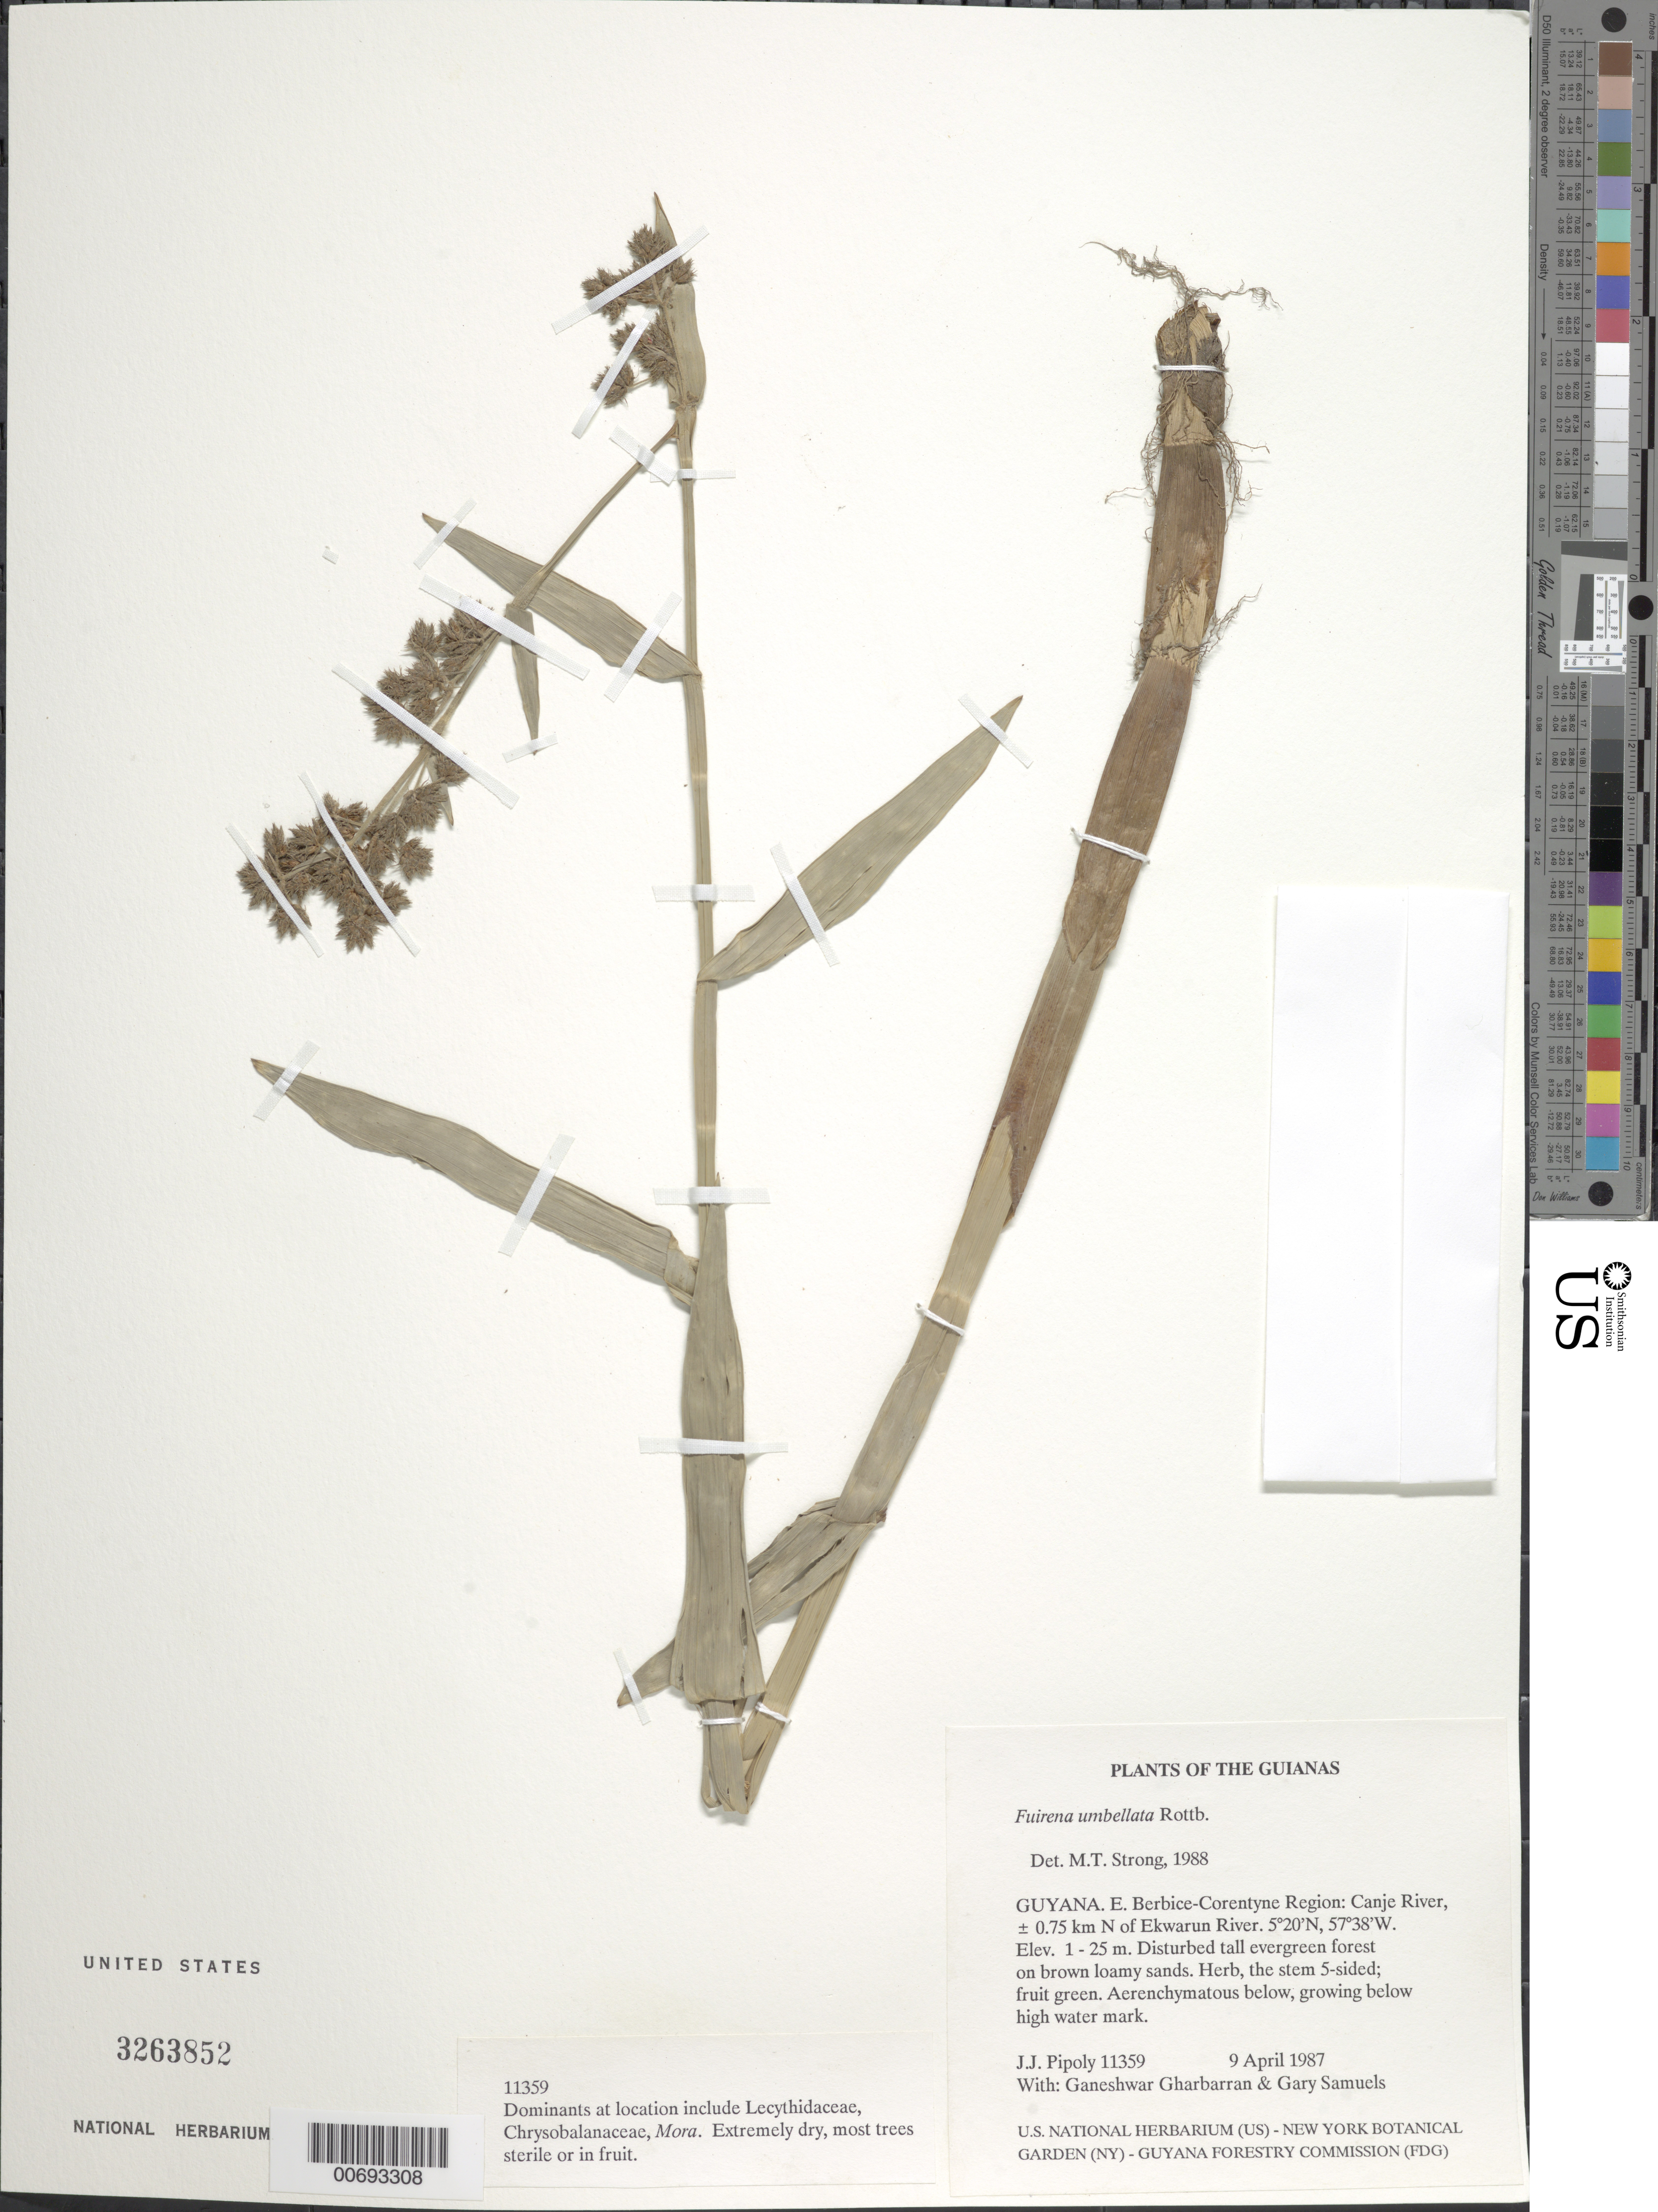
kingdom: Plantae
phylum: Tracheophyta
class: Liliopsida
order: Poales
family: Cyperaceae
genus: Fuirena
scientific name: Fuirena umbellata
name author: Rottb.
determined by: Strong, M. T., (US), Smithsonian Institution - National Museum of Natural History (UNITED STATES)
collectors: J. J. Pipoly, G. Gharbarran & G. Samuels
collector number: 11359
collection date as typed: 9 April 1987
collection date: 1987-04-09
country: Guyana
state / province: E. Berbice-Corentyne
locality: Canje River, ± 0.75 km N of Ekwarun River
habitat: Disturbed tall evergreen forest on brown loamy sands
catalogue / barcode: US 3263852